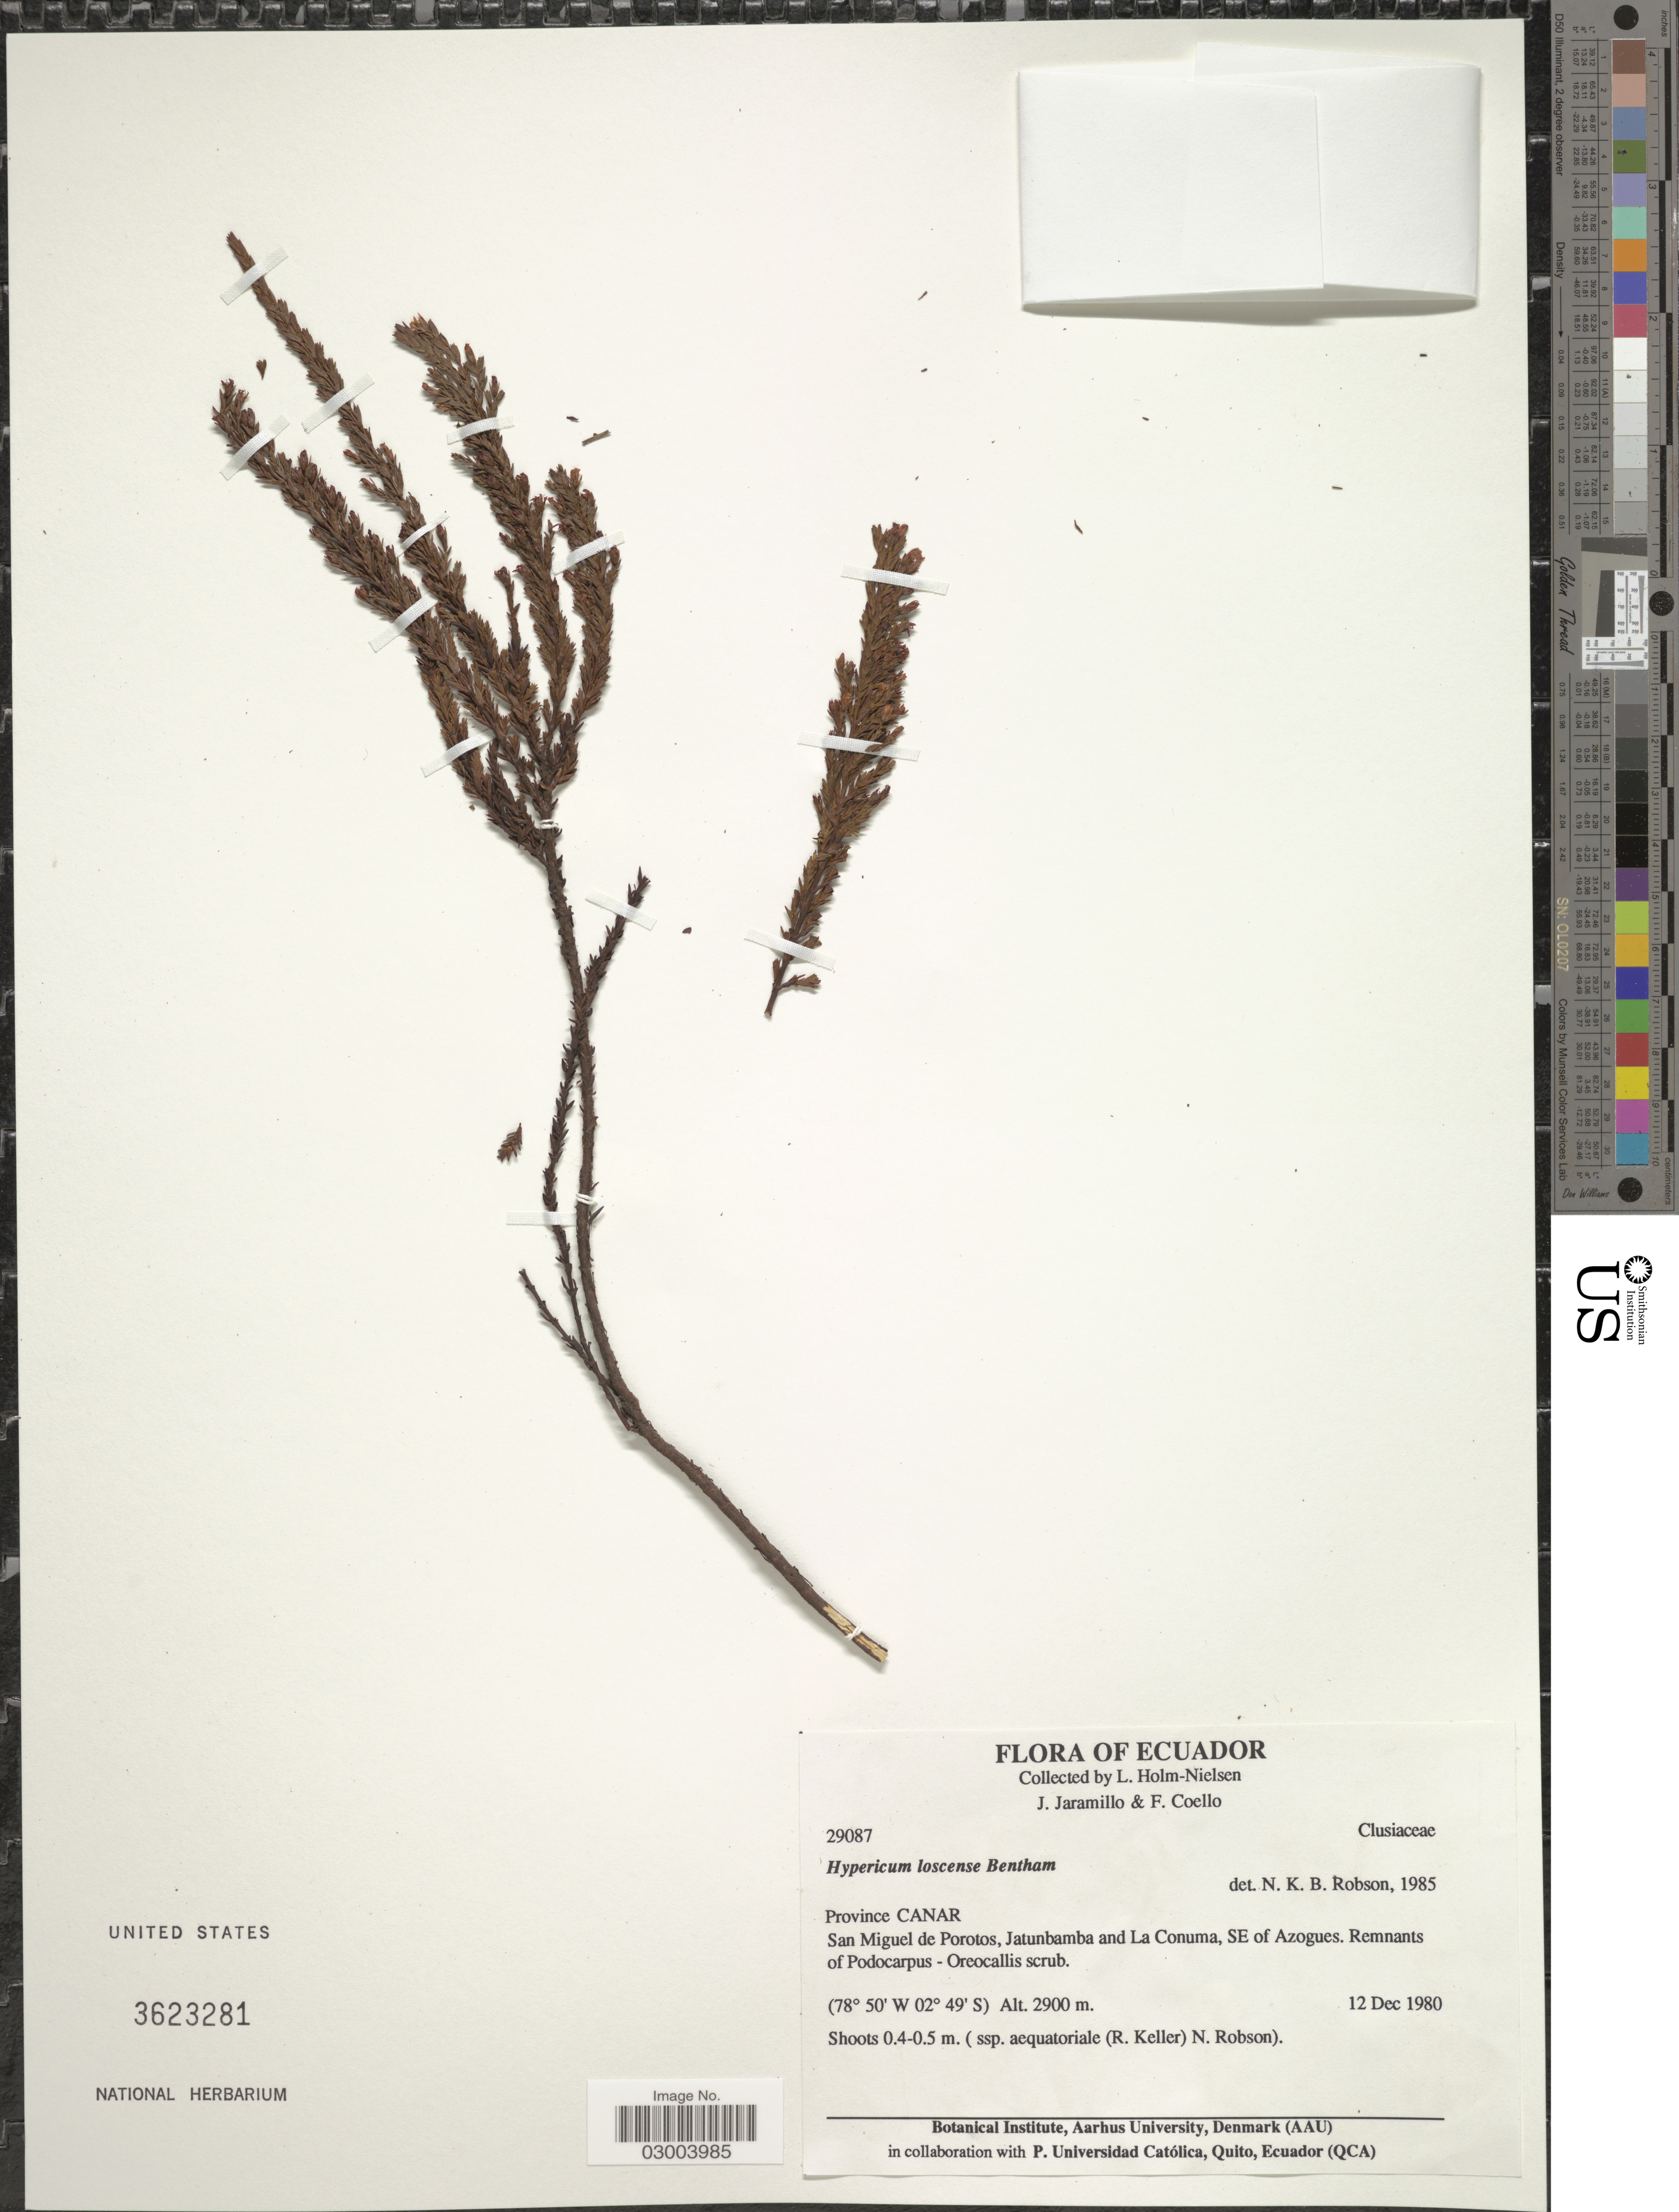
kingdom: Plantae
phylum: Tracheophyta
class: Magnoliopsida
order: Malpighiales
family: Hypericaceae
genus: Hypericum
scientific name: Hypericum loxense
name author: Benth.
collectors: L. Holm-Nielsen, J. Jaramillo & F. Coelho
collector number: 29087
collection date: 1980-12-12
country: Ecuador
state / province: Cañar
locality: San Miguel de Porotos, Jatunbamba and La Conuma, SE of Azogues.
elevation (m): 2900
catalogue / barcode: US 3623281